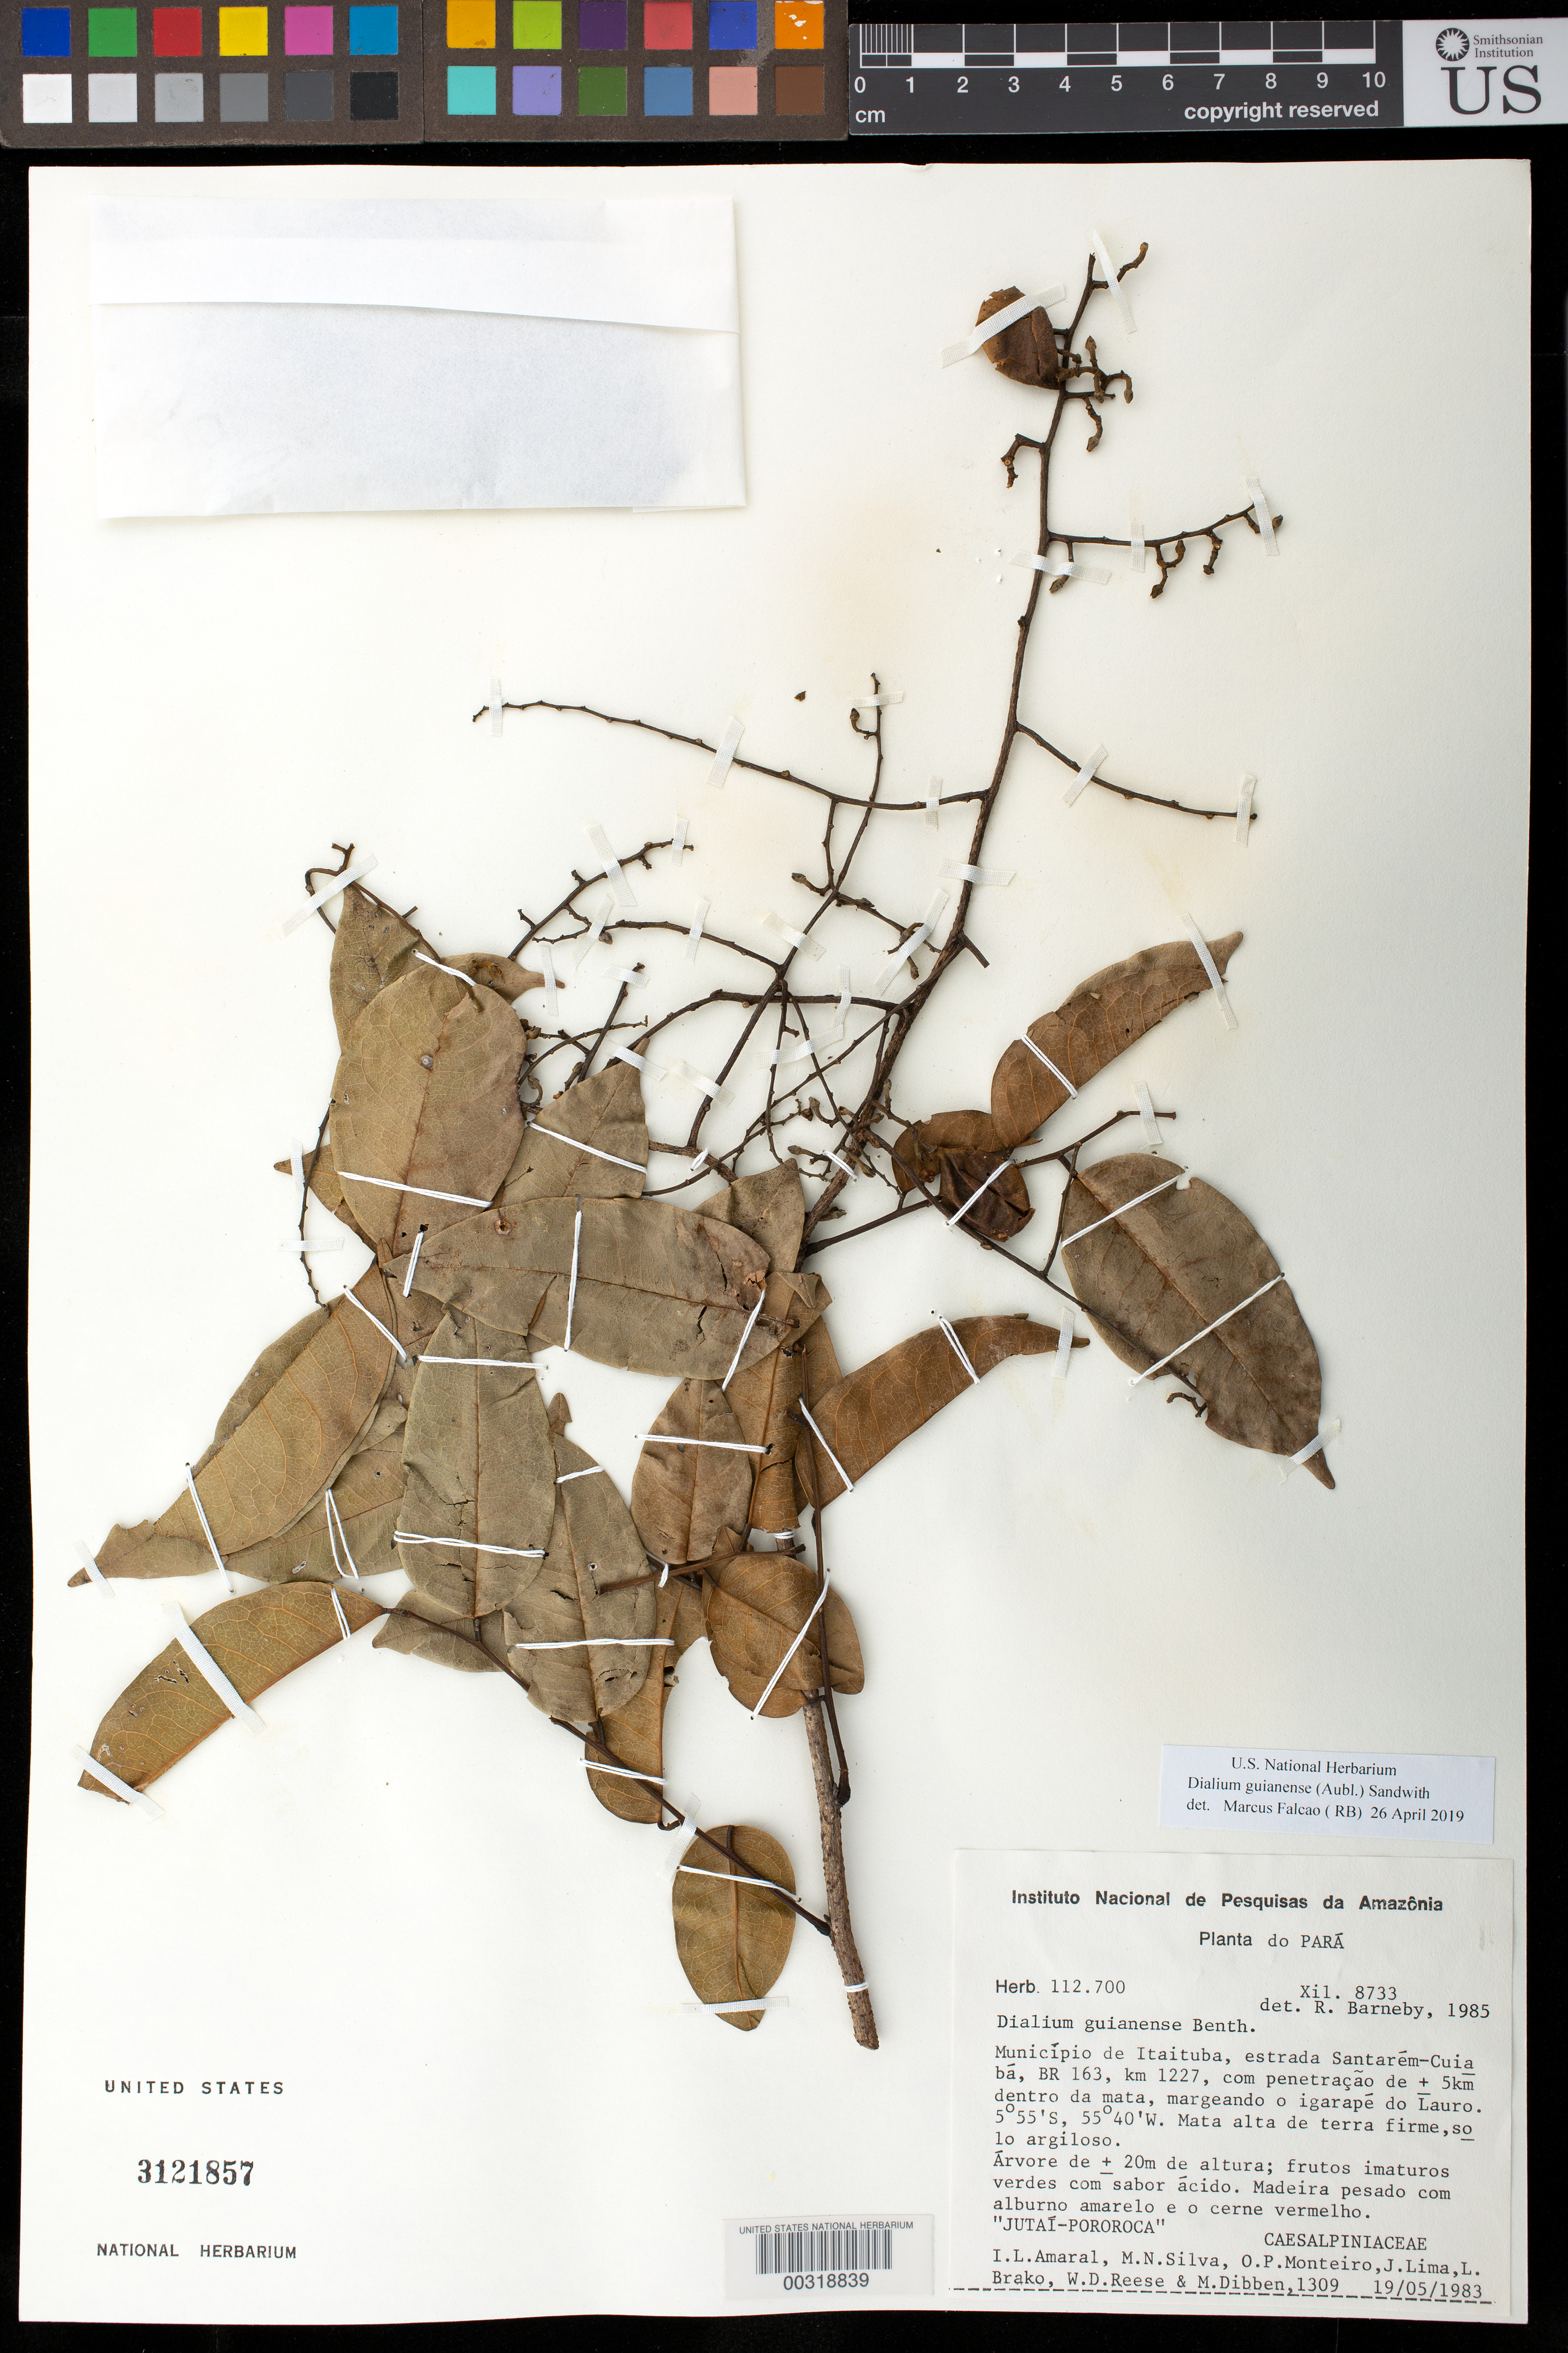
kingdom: Plantae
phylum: Tracheophyta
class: Magnoliopsida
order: Fabales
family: Fabaceae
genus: Dialium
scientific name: Dialium guianense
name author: (Aubl.) Sandwith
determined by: Falcão, Marcus J.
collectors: I. L. Amaral, M. Silva, O. P. Monteiro, J. Lima, L. Brako, W. Reese & M. Dibben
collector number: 1309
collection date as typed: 19 May 1983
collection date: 1983-05-19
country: Brazil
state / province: Pará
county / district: Itaituba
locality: Santarem-cuiba road, br 163, km 1227, with penetration of +/-5 km into the forest, edge of the igarape of lauro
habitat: Tall forest on terra firme; clay soil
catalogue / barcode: US 3121857